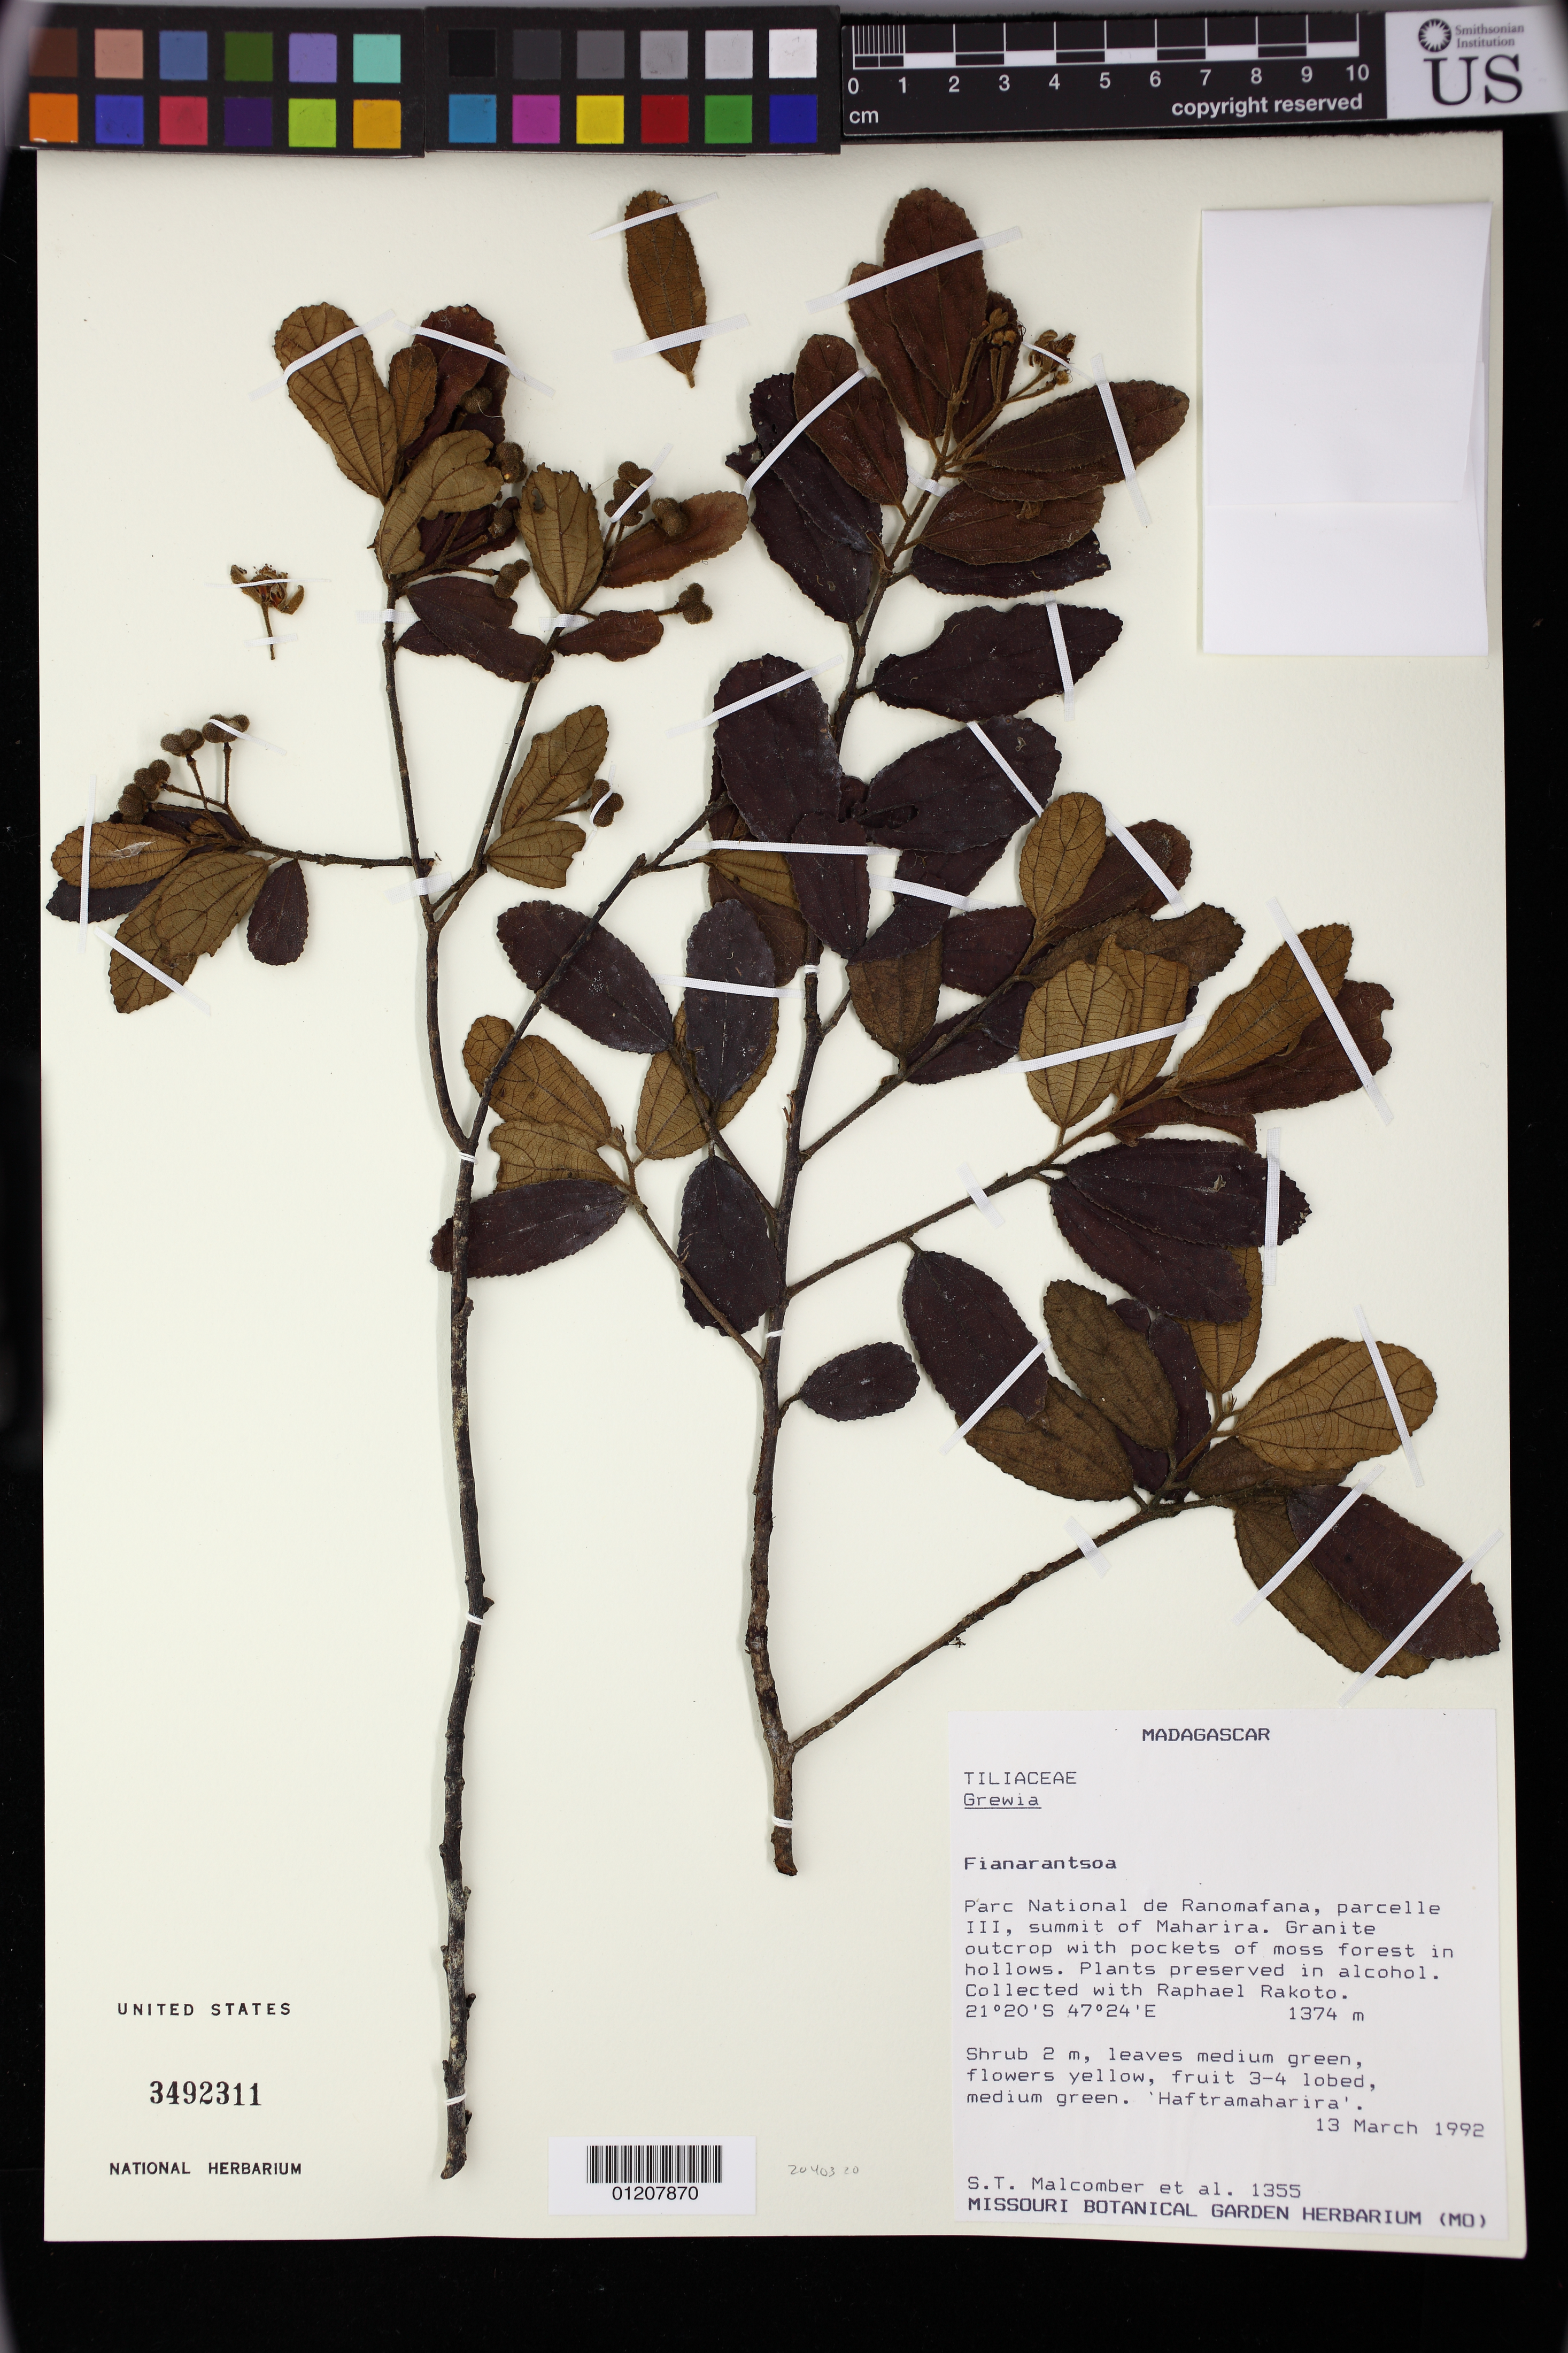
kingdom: Plantae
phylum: Tracheophyta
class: Magnoliopsida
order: Malvales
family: Malvaceae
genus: Grewia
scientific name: Grewia sp.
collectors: S. T. Malcomber & R. Rakoto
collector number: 1355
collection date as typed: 13 Mar 1992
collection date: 1992-03-13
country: Madagascar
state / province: Haute Matsiatra / Vatovavy Fitovinany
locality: Fianarantsoa. Parc National de Ranofamana, parcelle III, summit of Maharira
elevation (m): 1374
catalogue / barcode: US 3492311